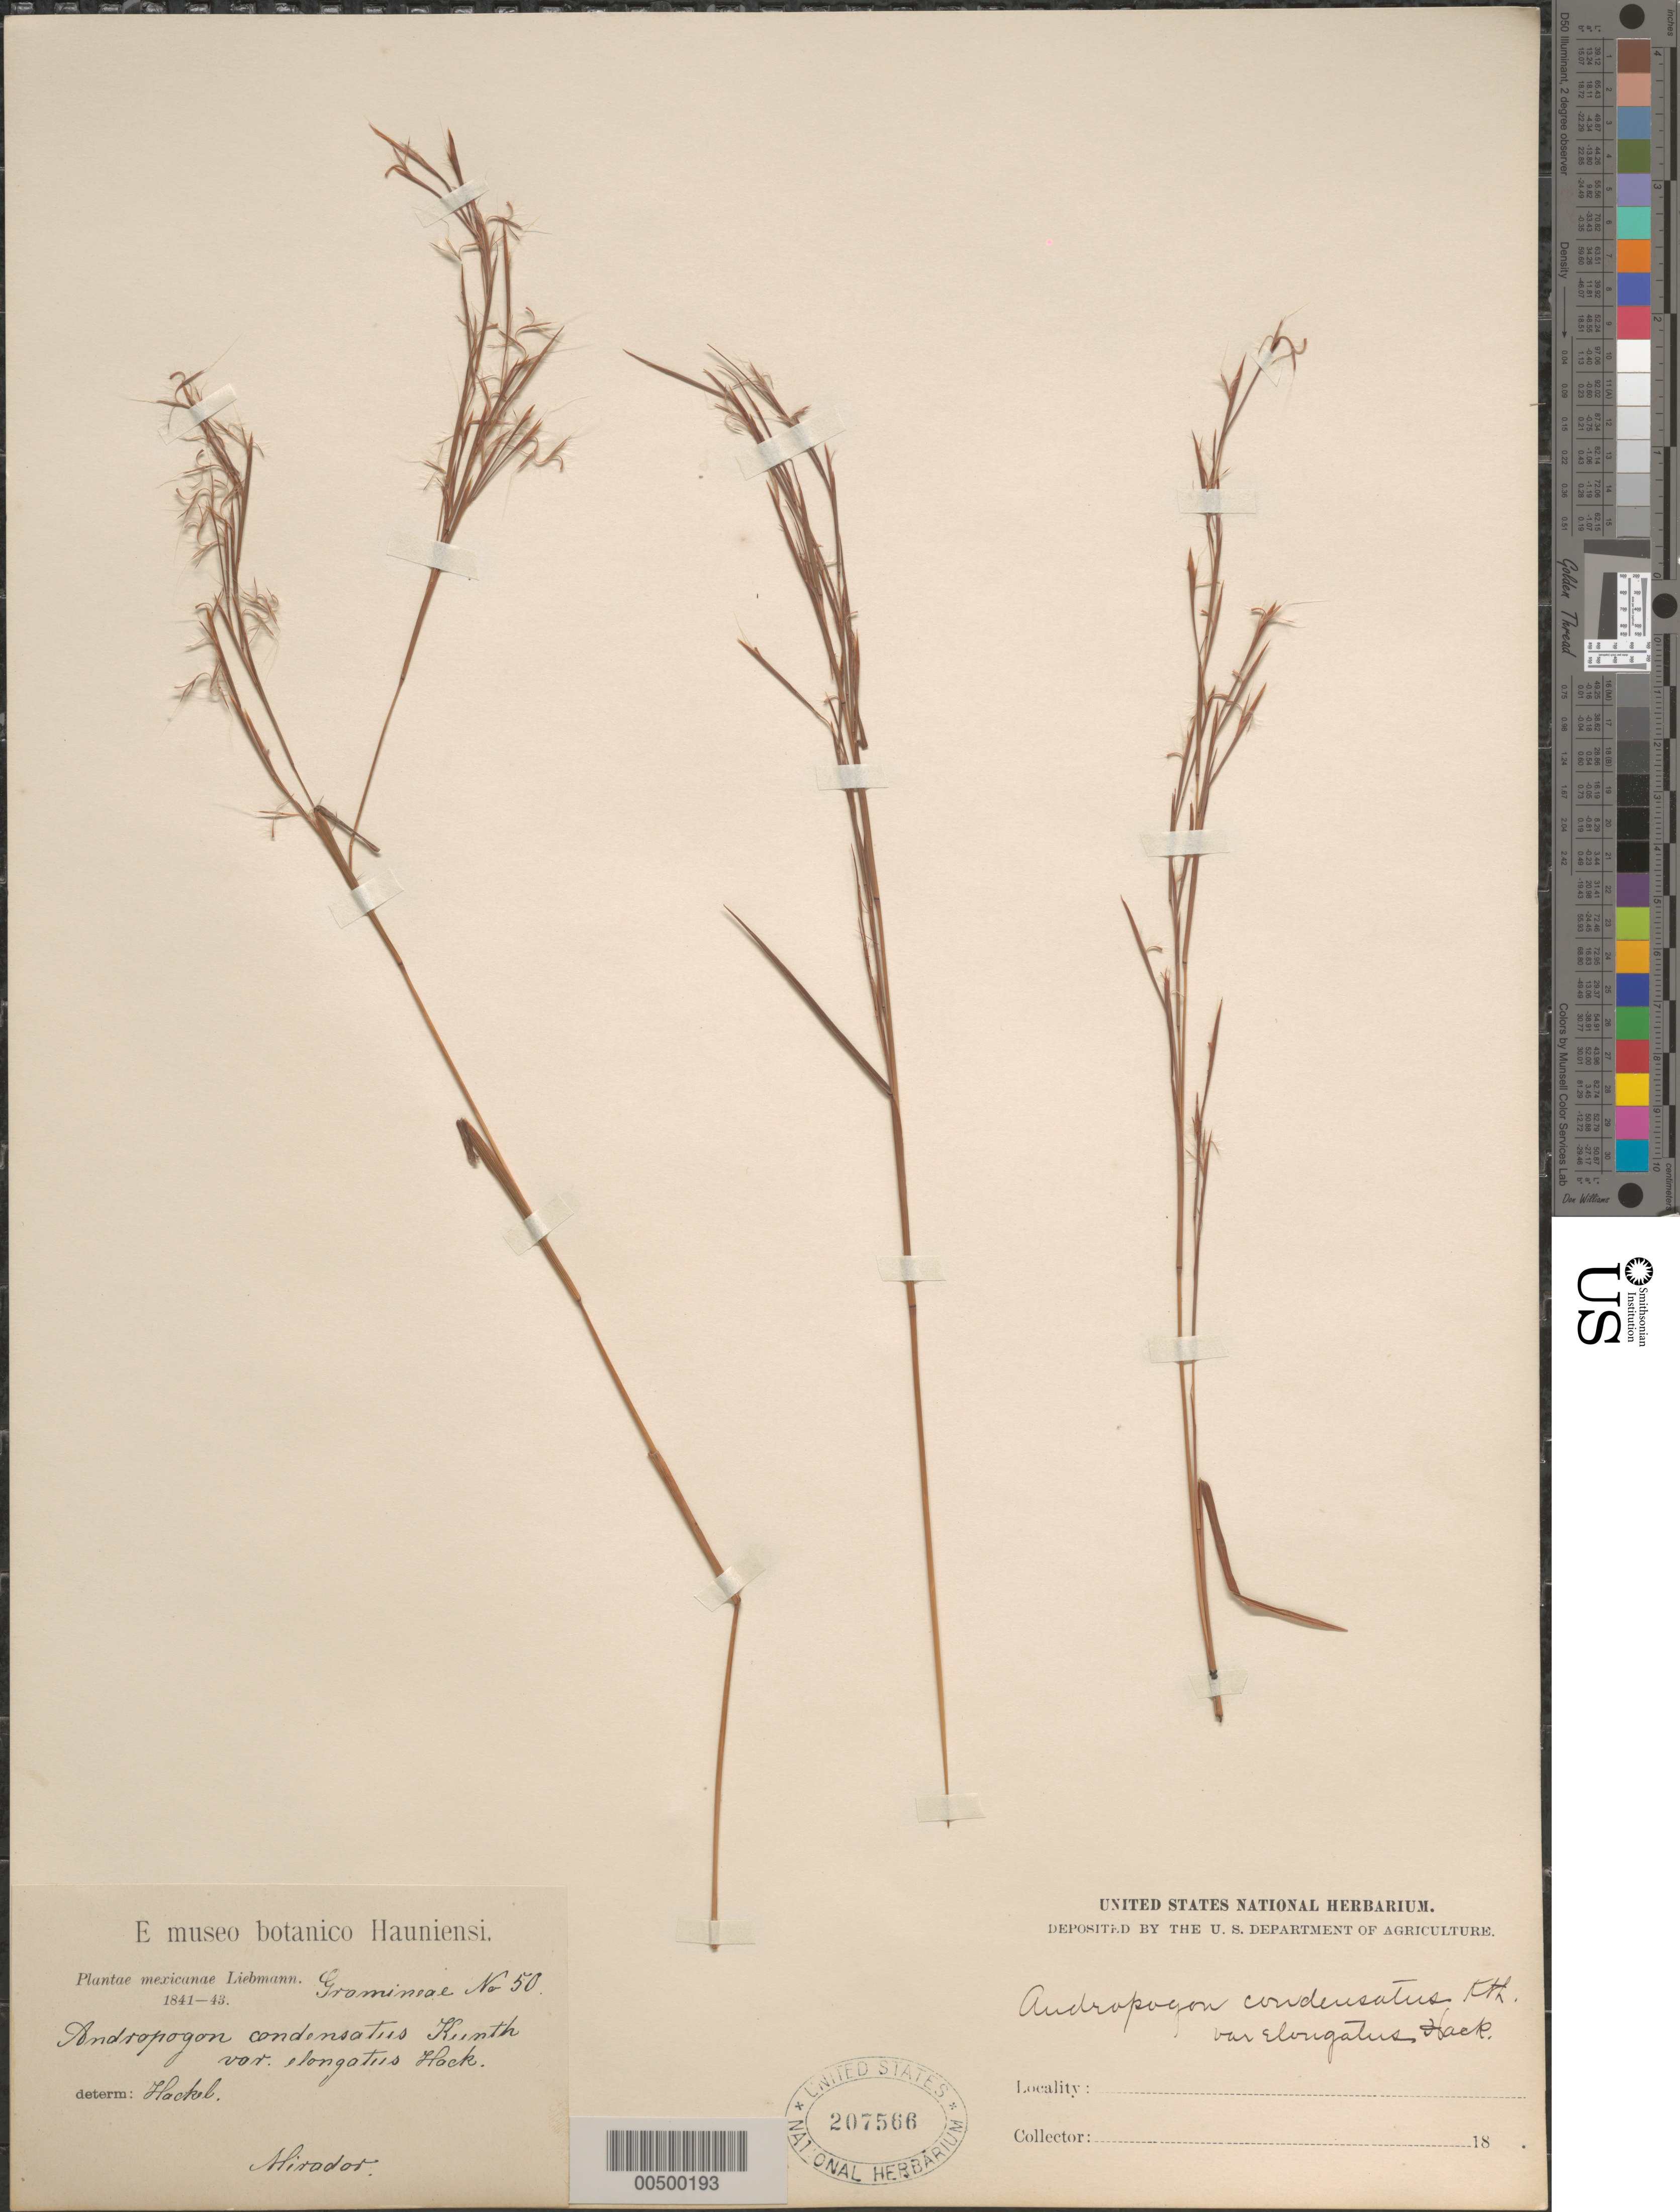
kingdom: Plantae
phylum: Tracheophyta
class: Liliopsida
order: Poales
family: Poaceae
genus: Schizachyrium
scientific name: Schizachyrium condensatum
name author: (Kunth) Nees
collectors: F. M. Liebmann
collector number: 50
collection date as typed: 1841 to -- --- 1843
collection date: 1841/1843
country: Mexico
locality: Mirador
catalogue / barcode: US 207566